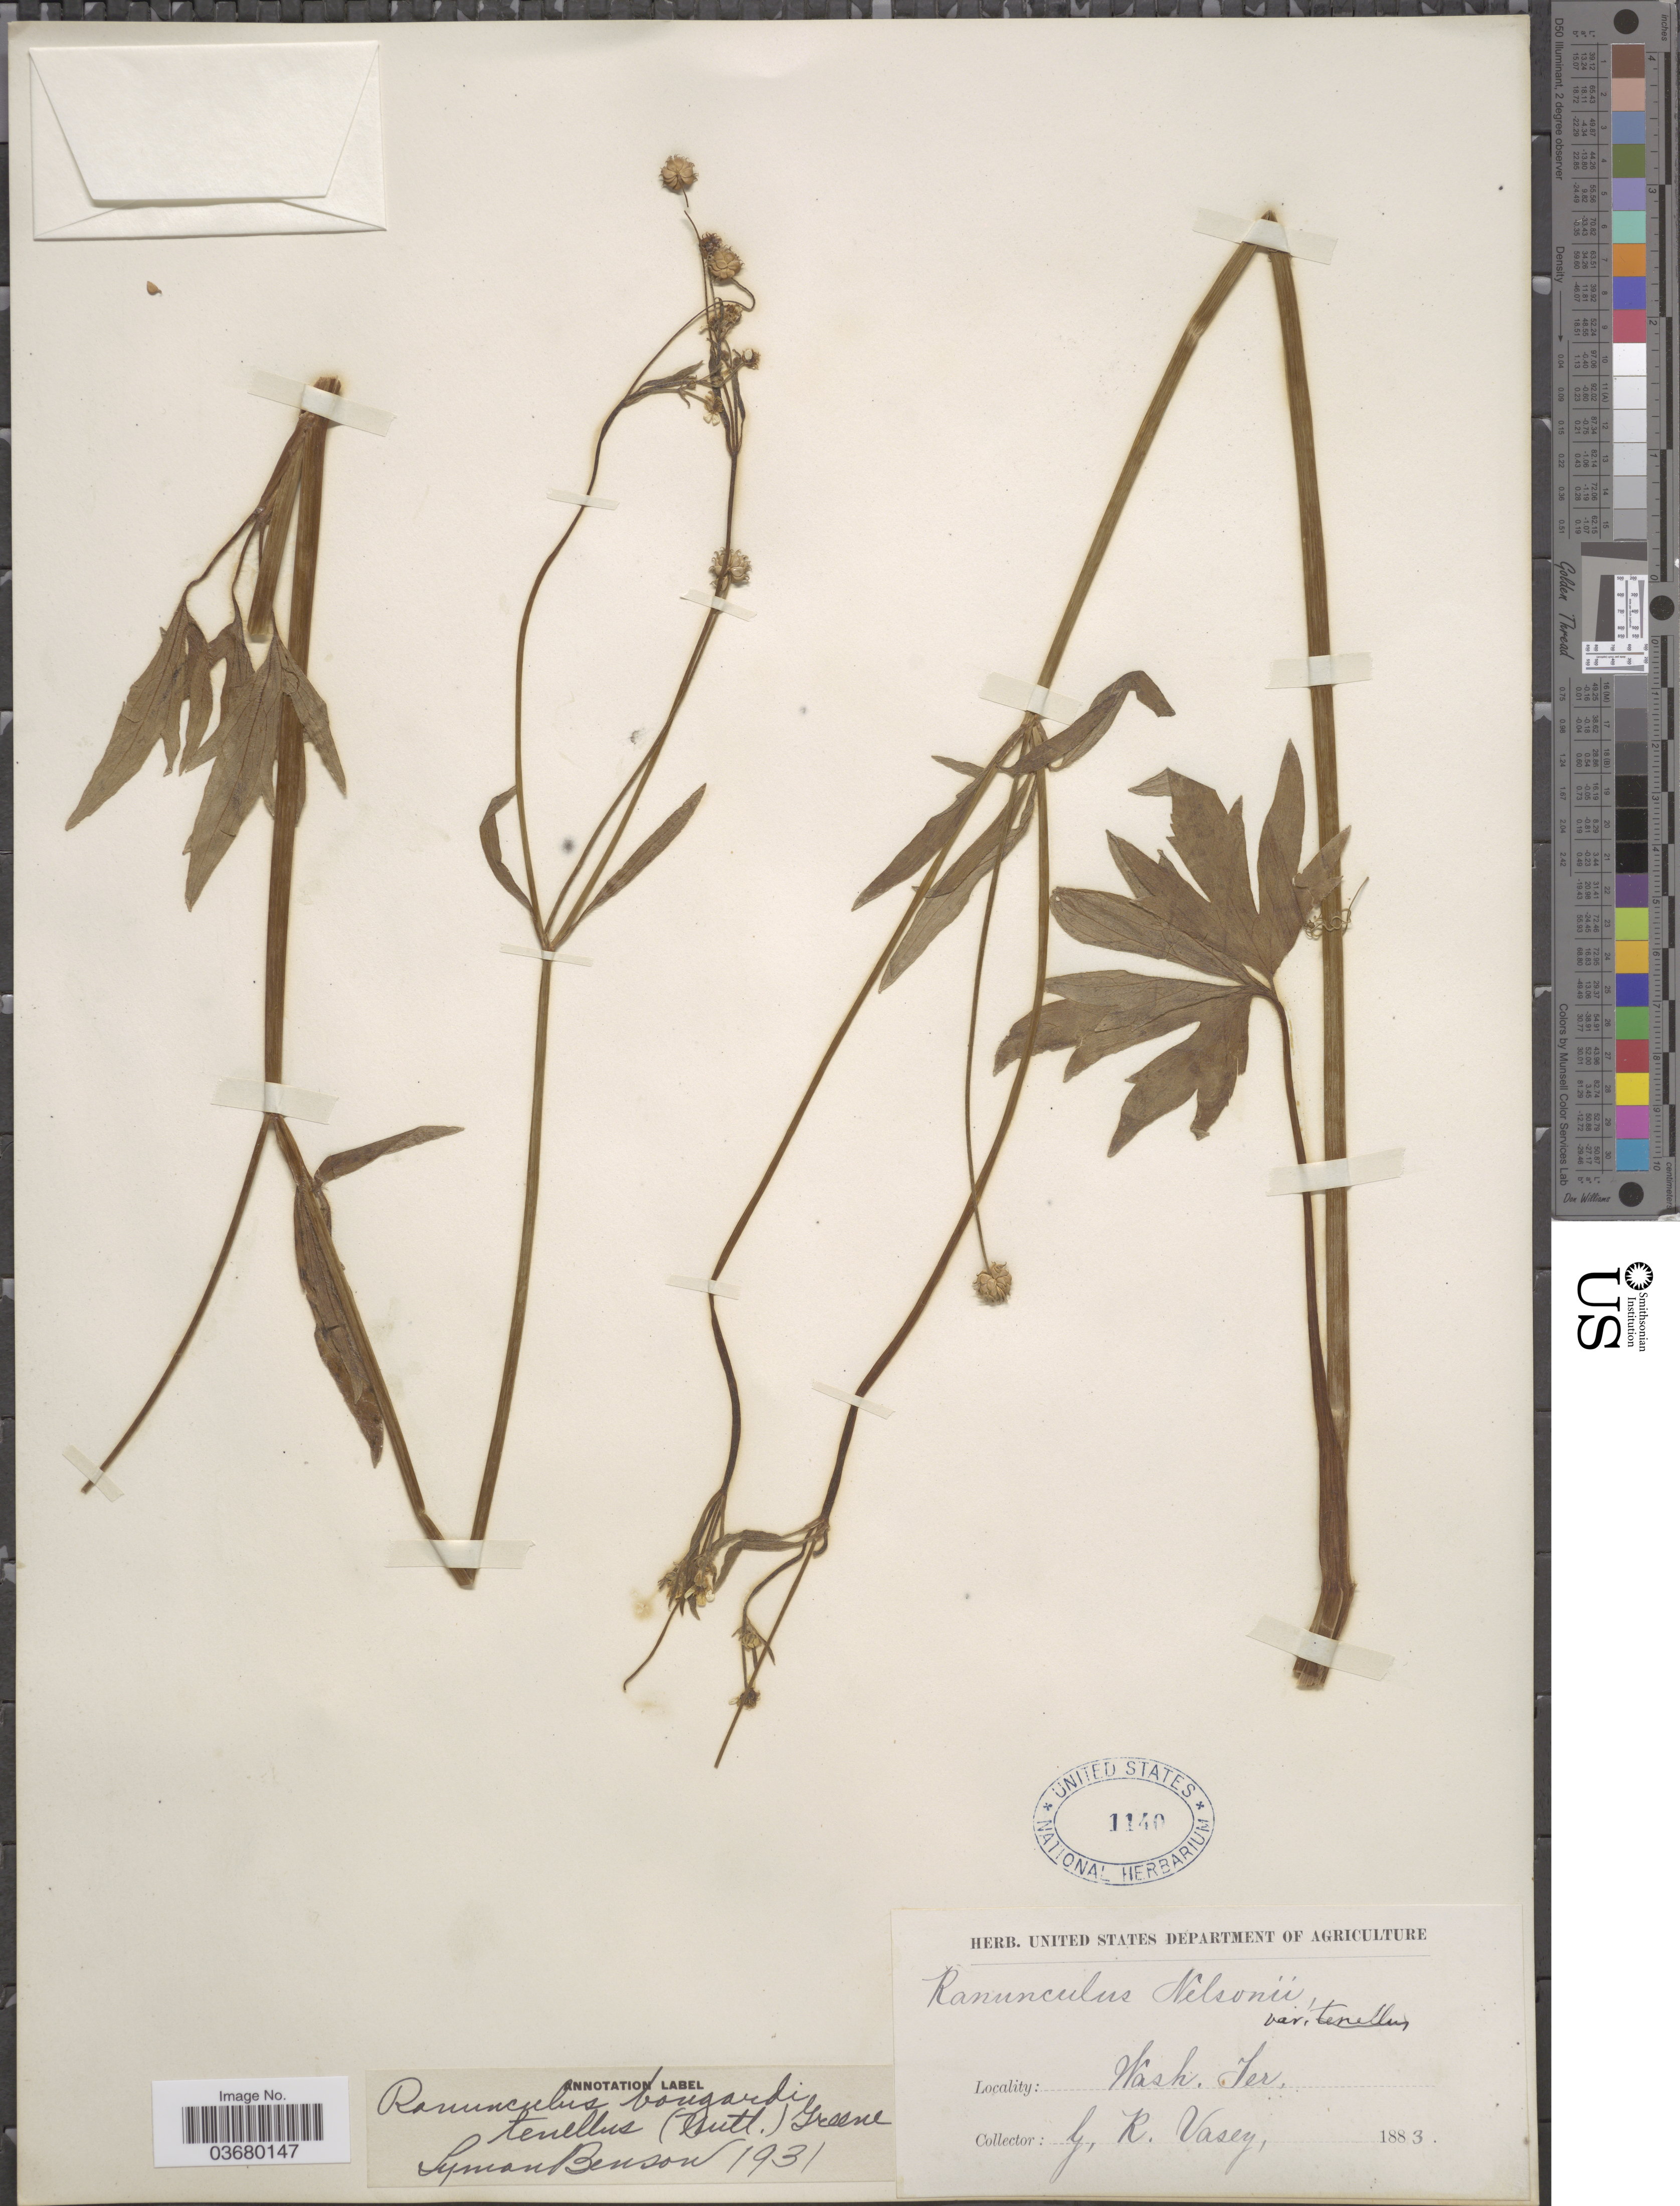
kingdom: Plantae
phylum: Tracheophyta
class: Magnoliopsida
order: Ranunculales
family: Ranunculaceae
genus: Ranunculus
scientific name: Ranunculus bongardii var. tenellus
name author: (A. Gray) Greene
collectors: G. R. Vasey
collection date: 1883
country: United States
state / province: Washington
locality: Wash. Ter.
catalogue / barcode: US 1140